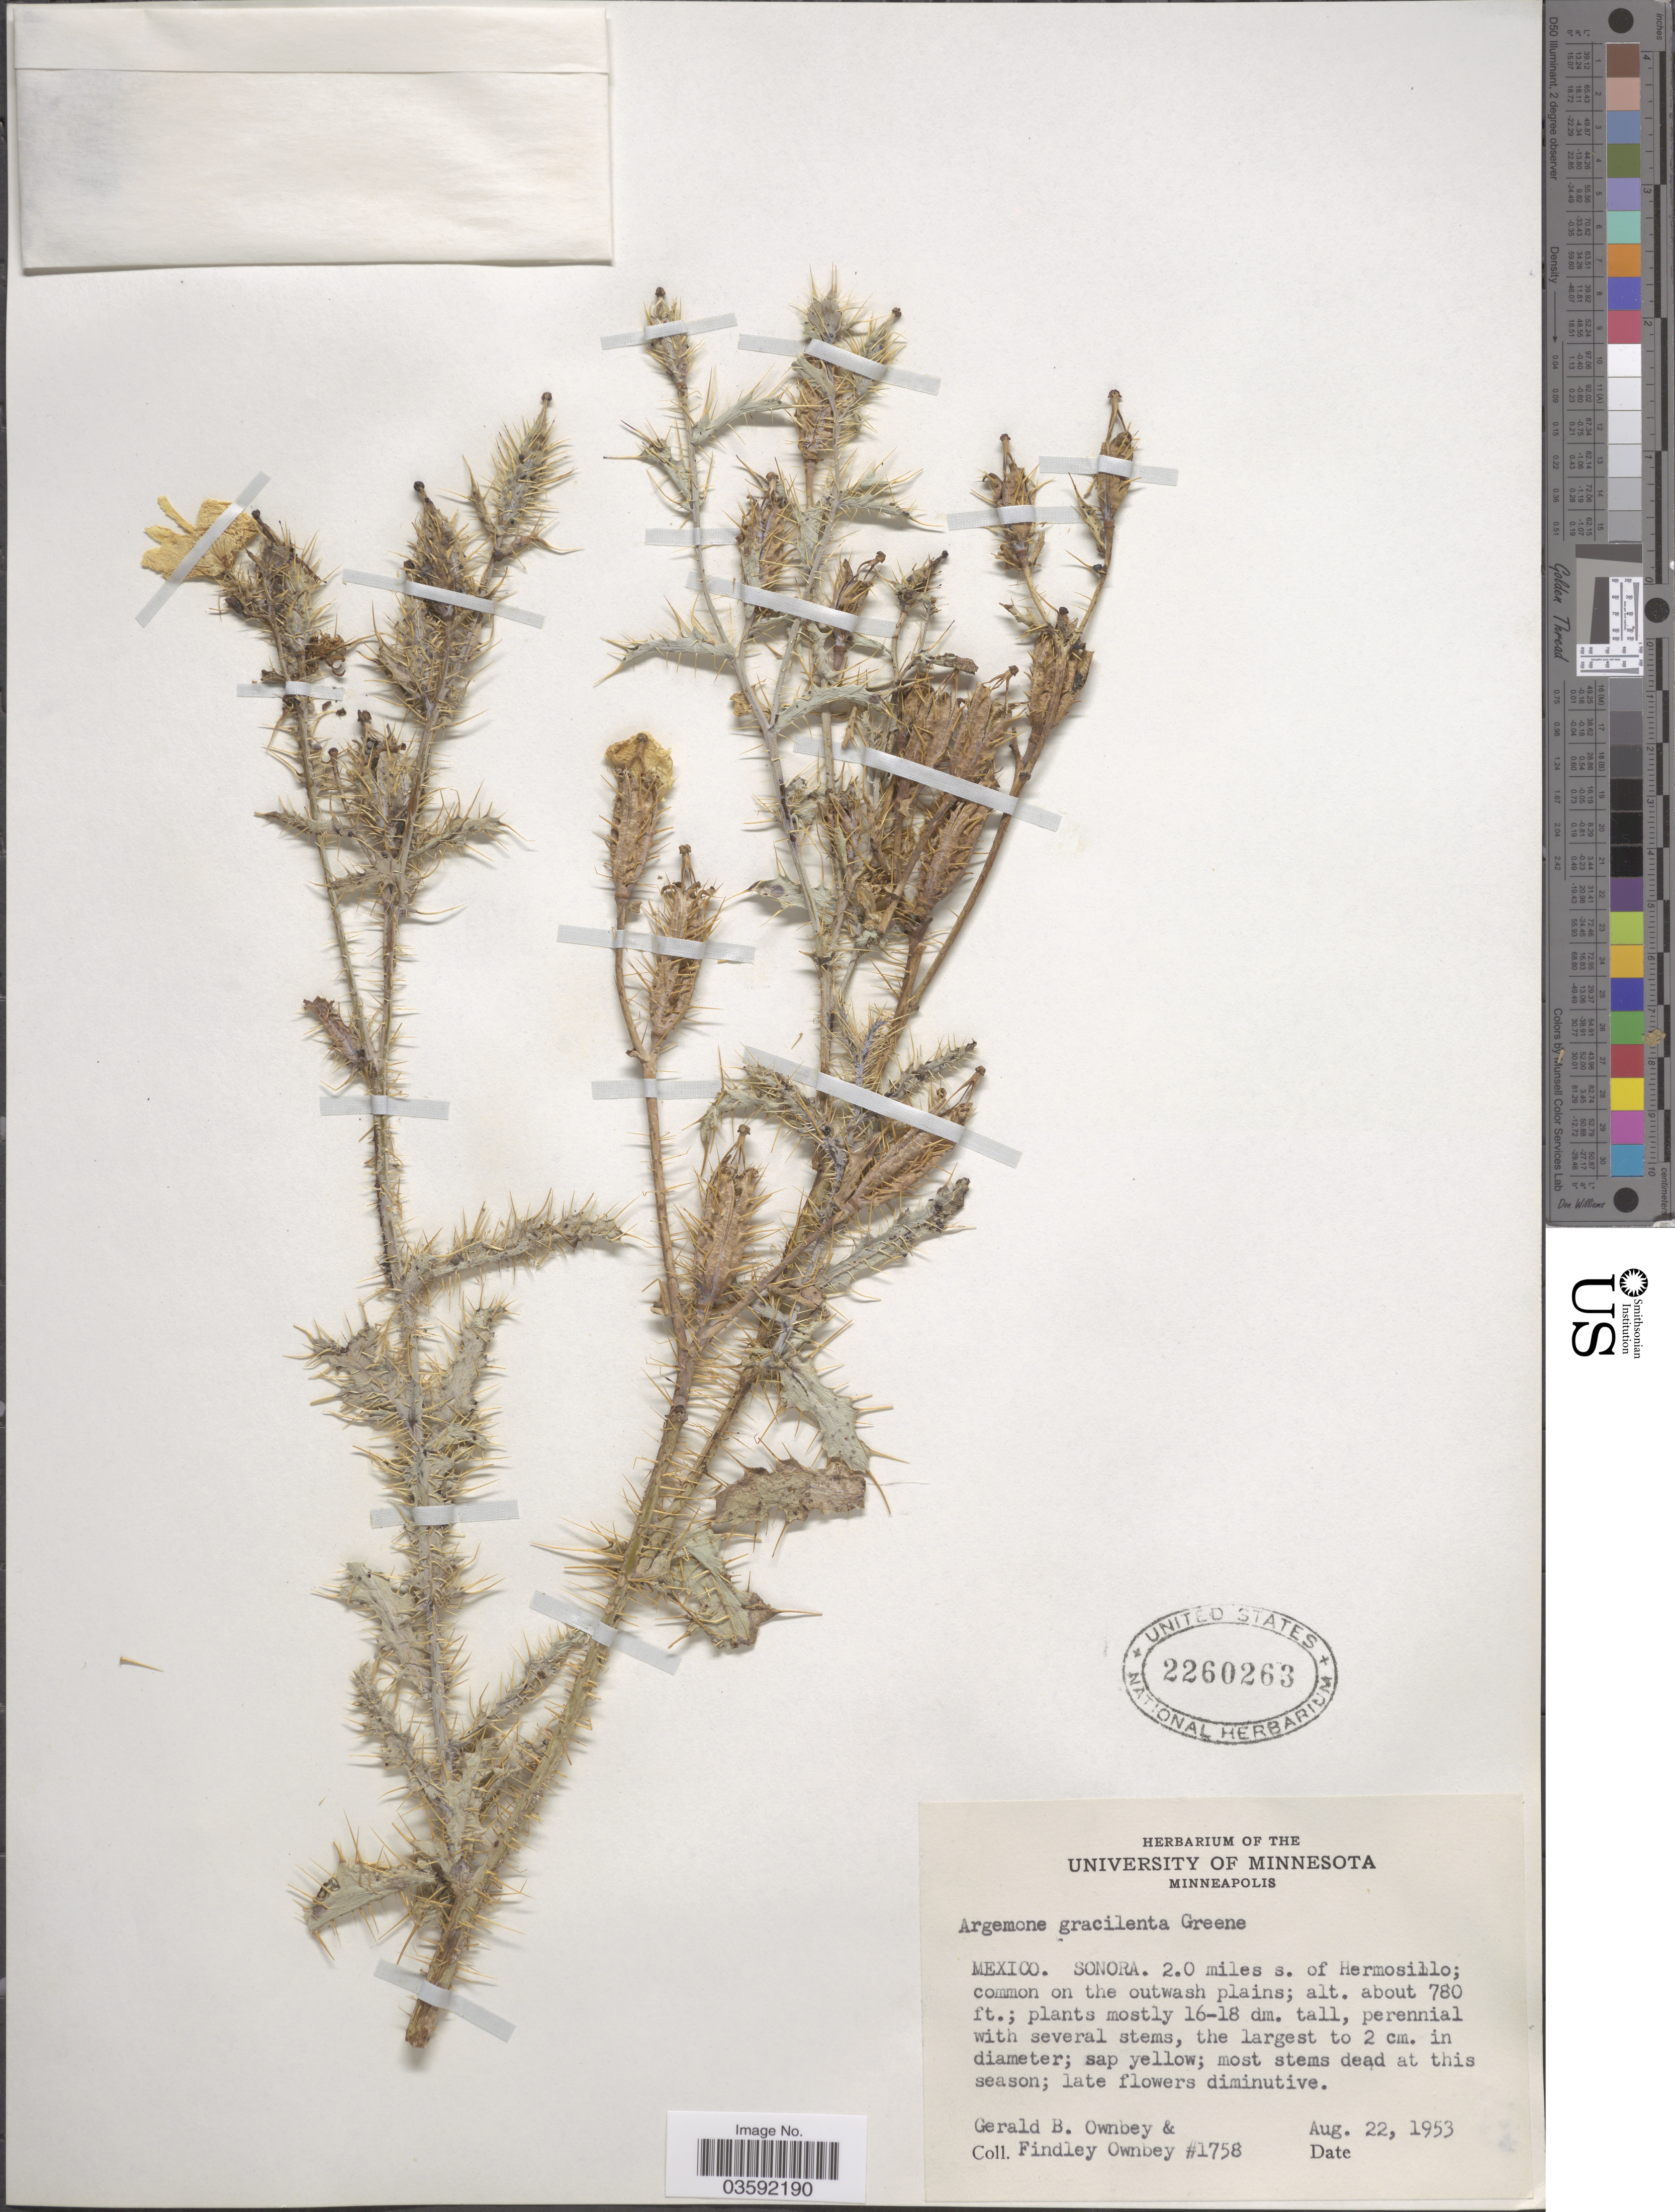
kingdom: Plantae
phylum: Tracheophyta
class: Magnoliopsida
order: Ranunculales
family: Papaveraceae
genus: Argemone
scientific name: Argemone gracilenta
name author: Greene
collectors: G. B. Ownbey & F. Ownbey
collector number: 1758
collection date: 1953-08-22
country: Mexico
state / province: Sonora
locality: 2.0 miles s. of Hermosillo.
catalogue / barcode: US 2260263